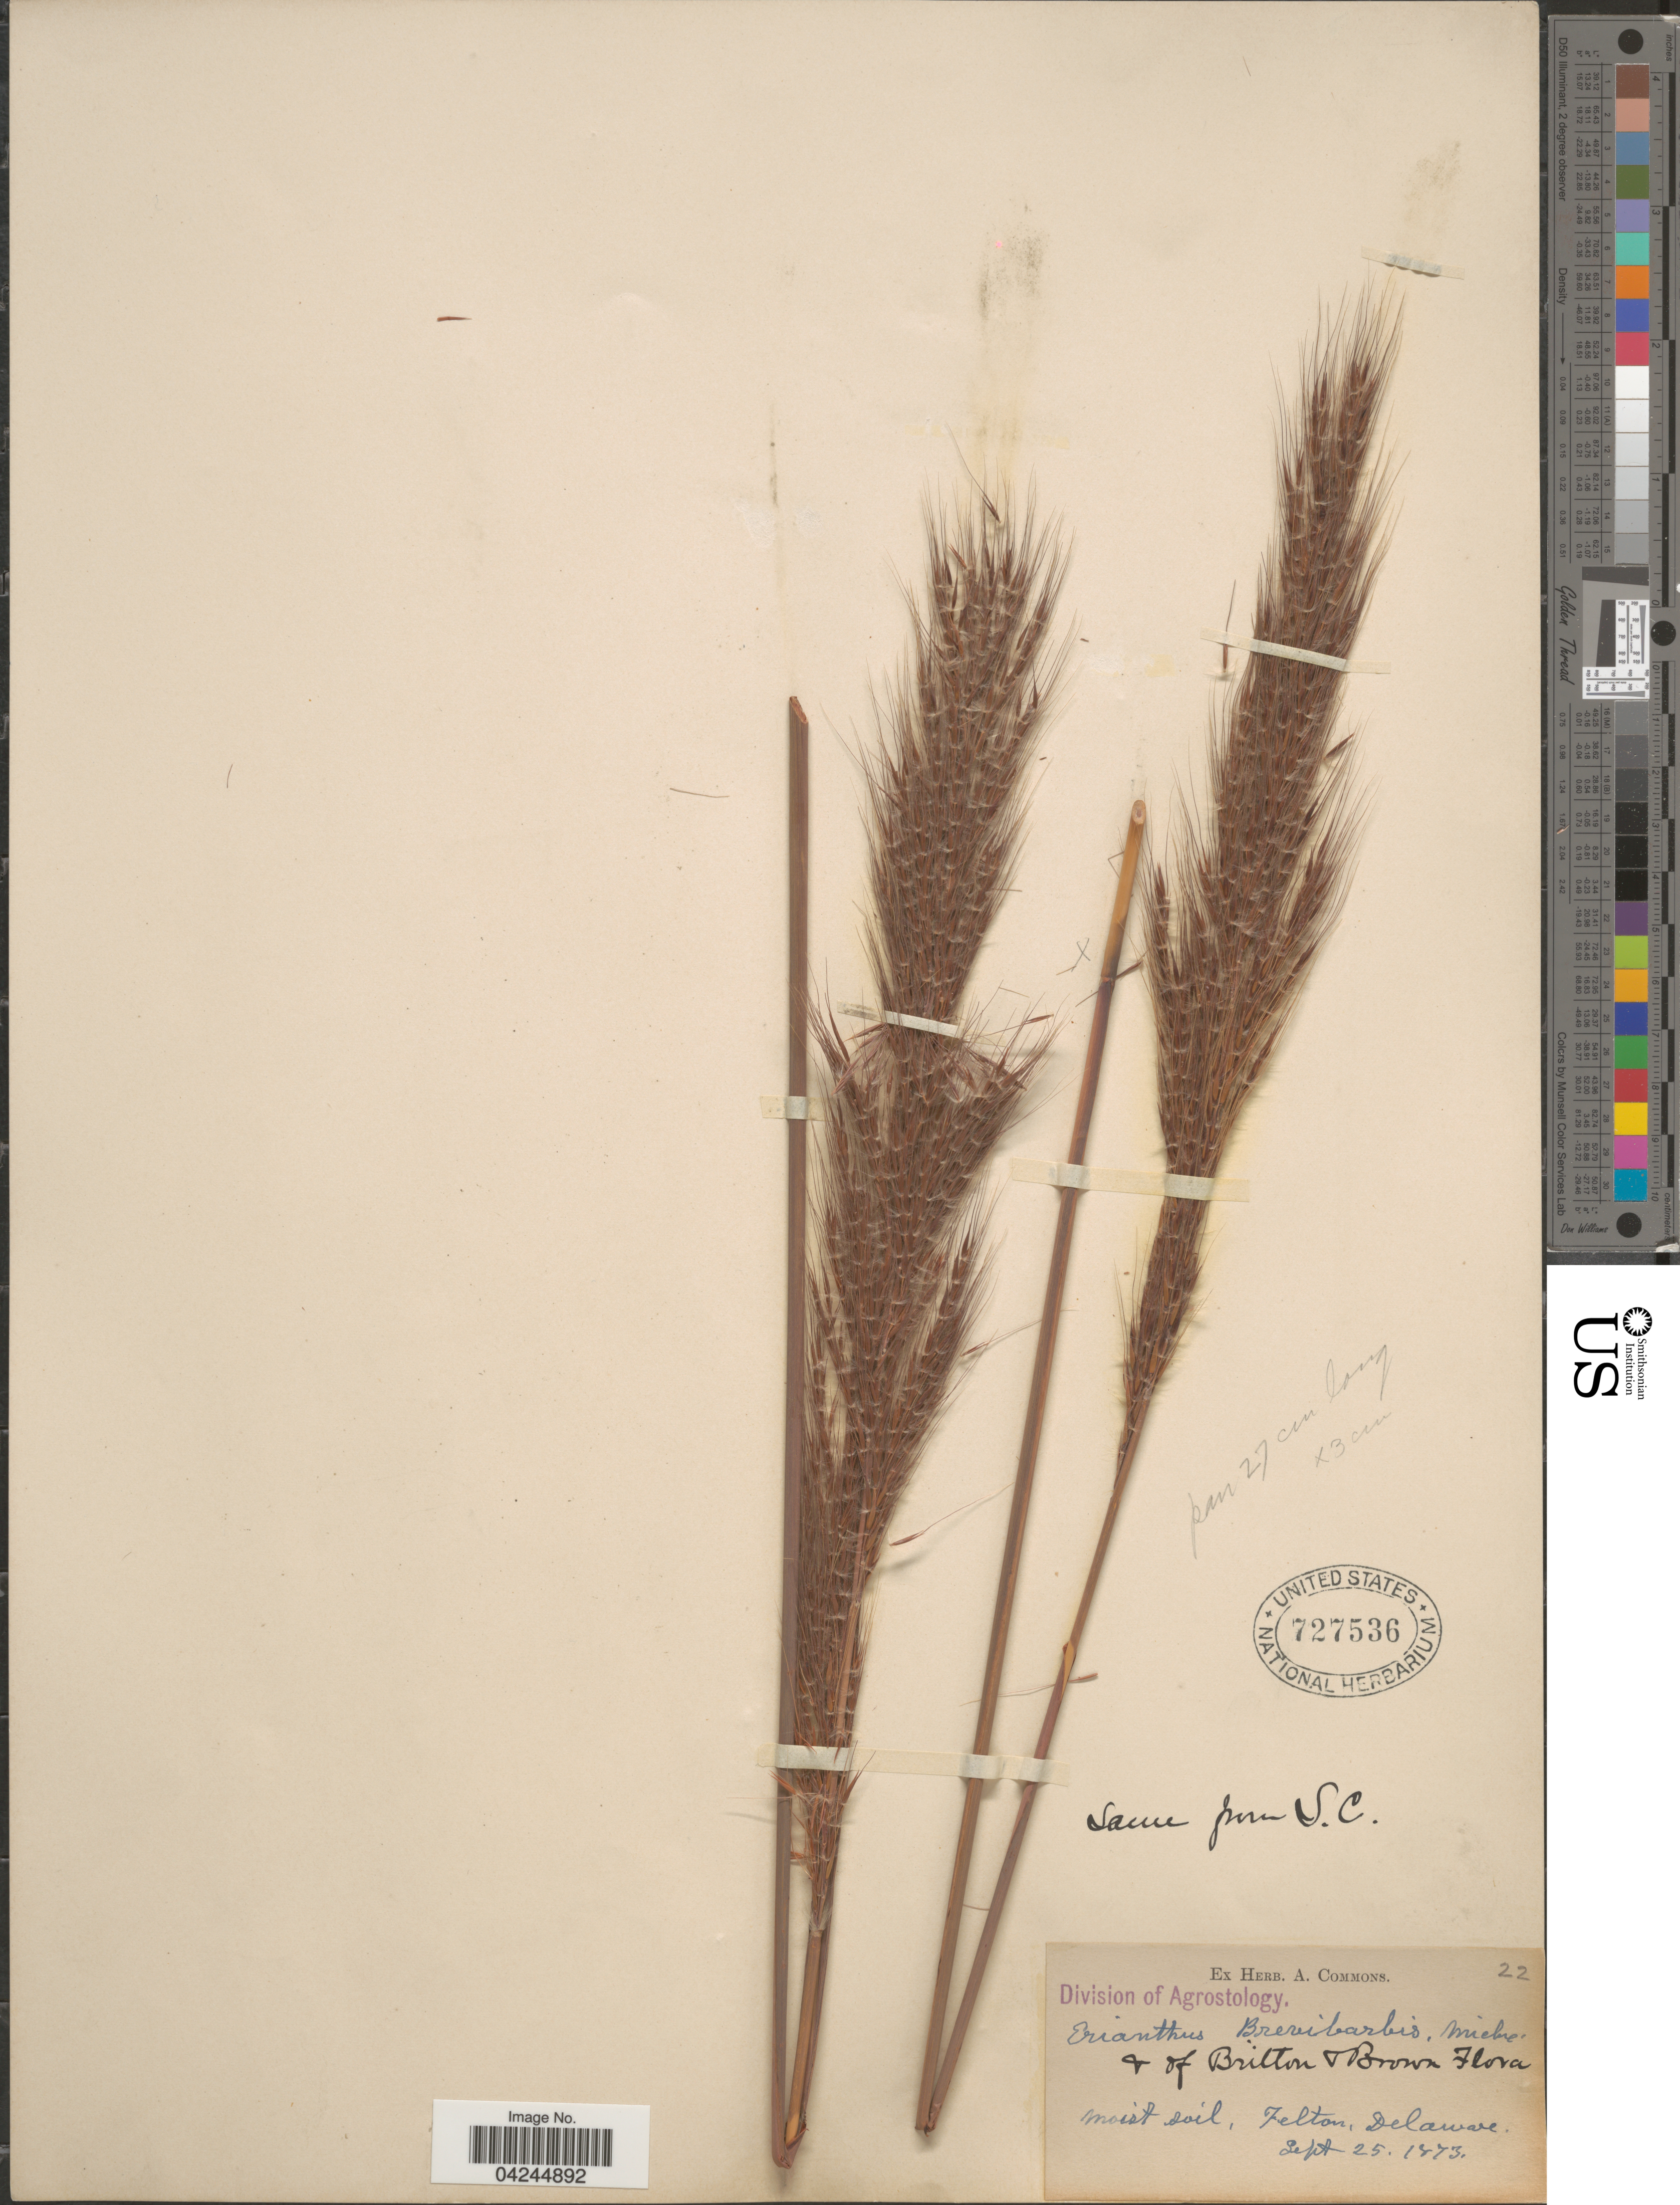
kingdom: Plantae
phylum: Tracheophyta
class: Liliopsida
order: Poales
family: Poaceae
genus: Erianthus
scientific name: Erianthus brevibarbis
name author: Michx.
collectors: ex herb. A. Commons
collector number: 22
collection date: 1873-09-25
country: United States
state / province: Delaware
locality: Moist soil, Felton.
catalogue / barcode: US 727536